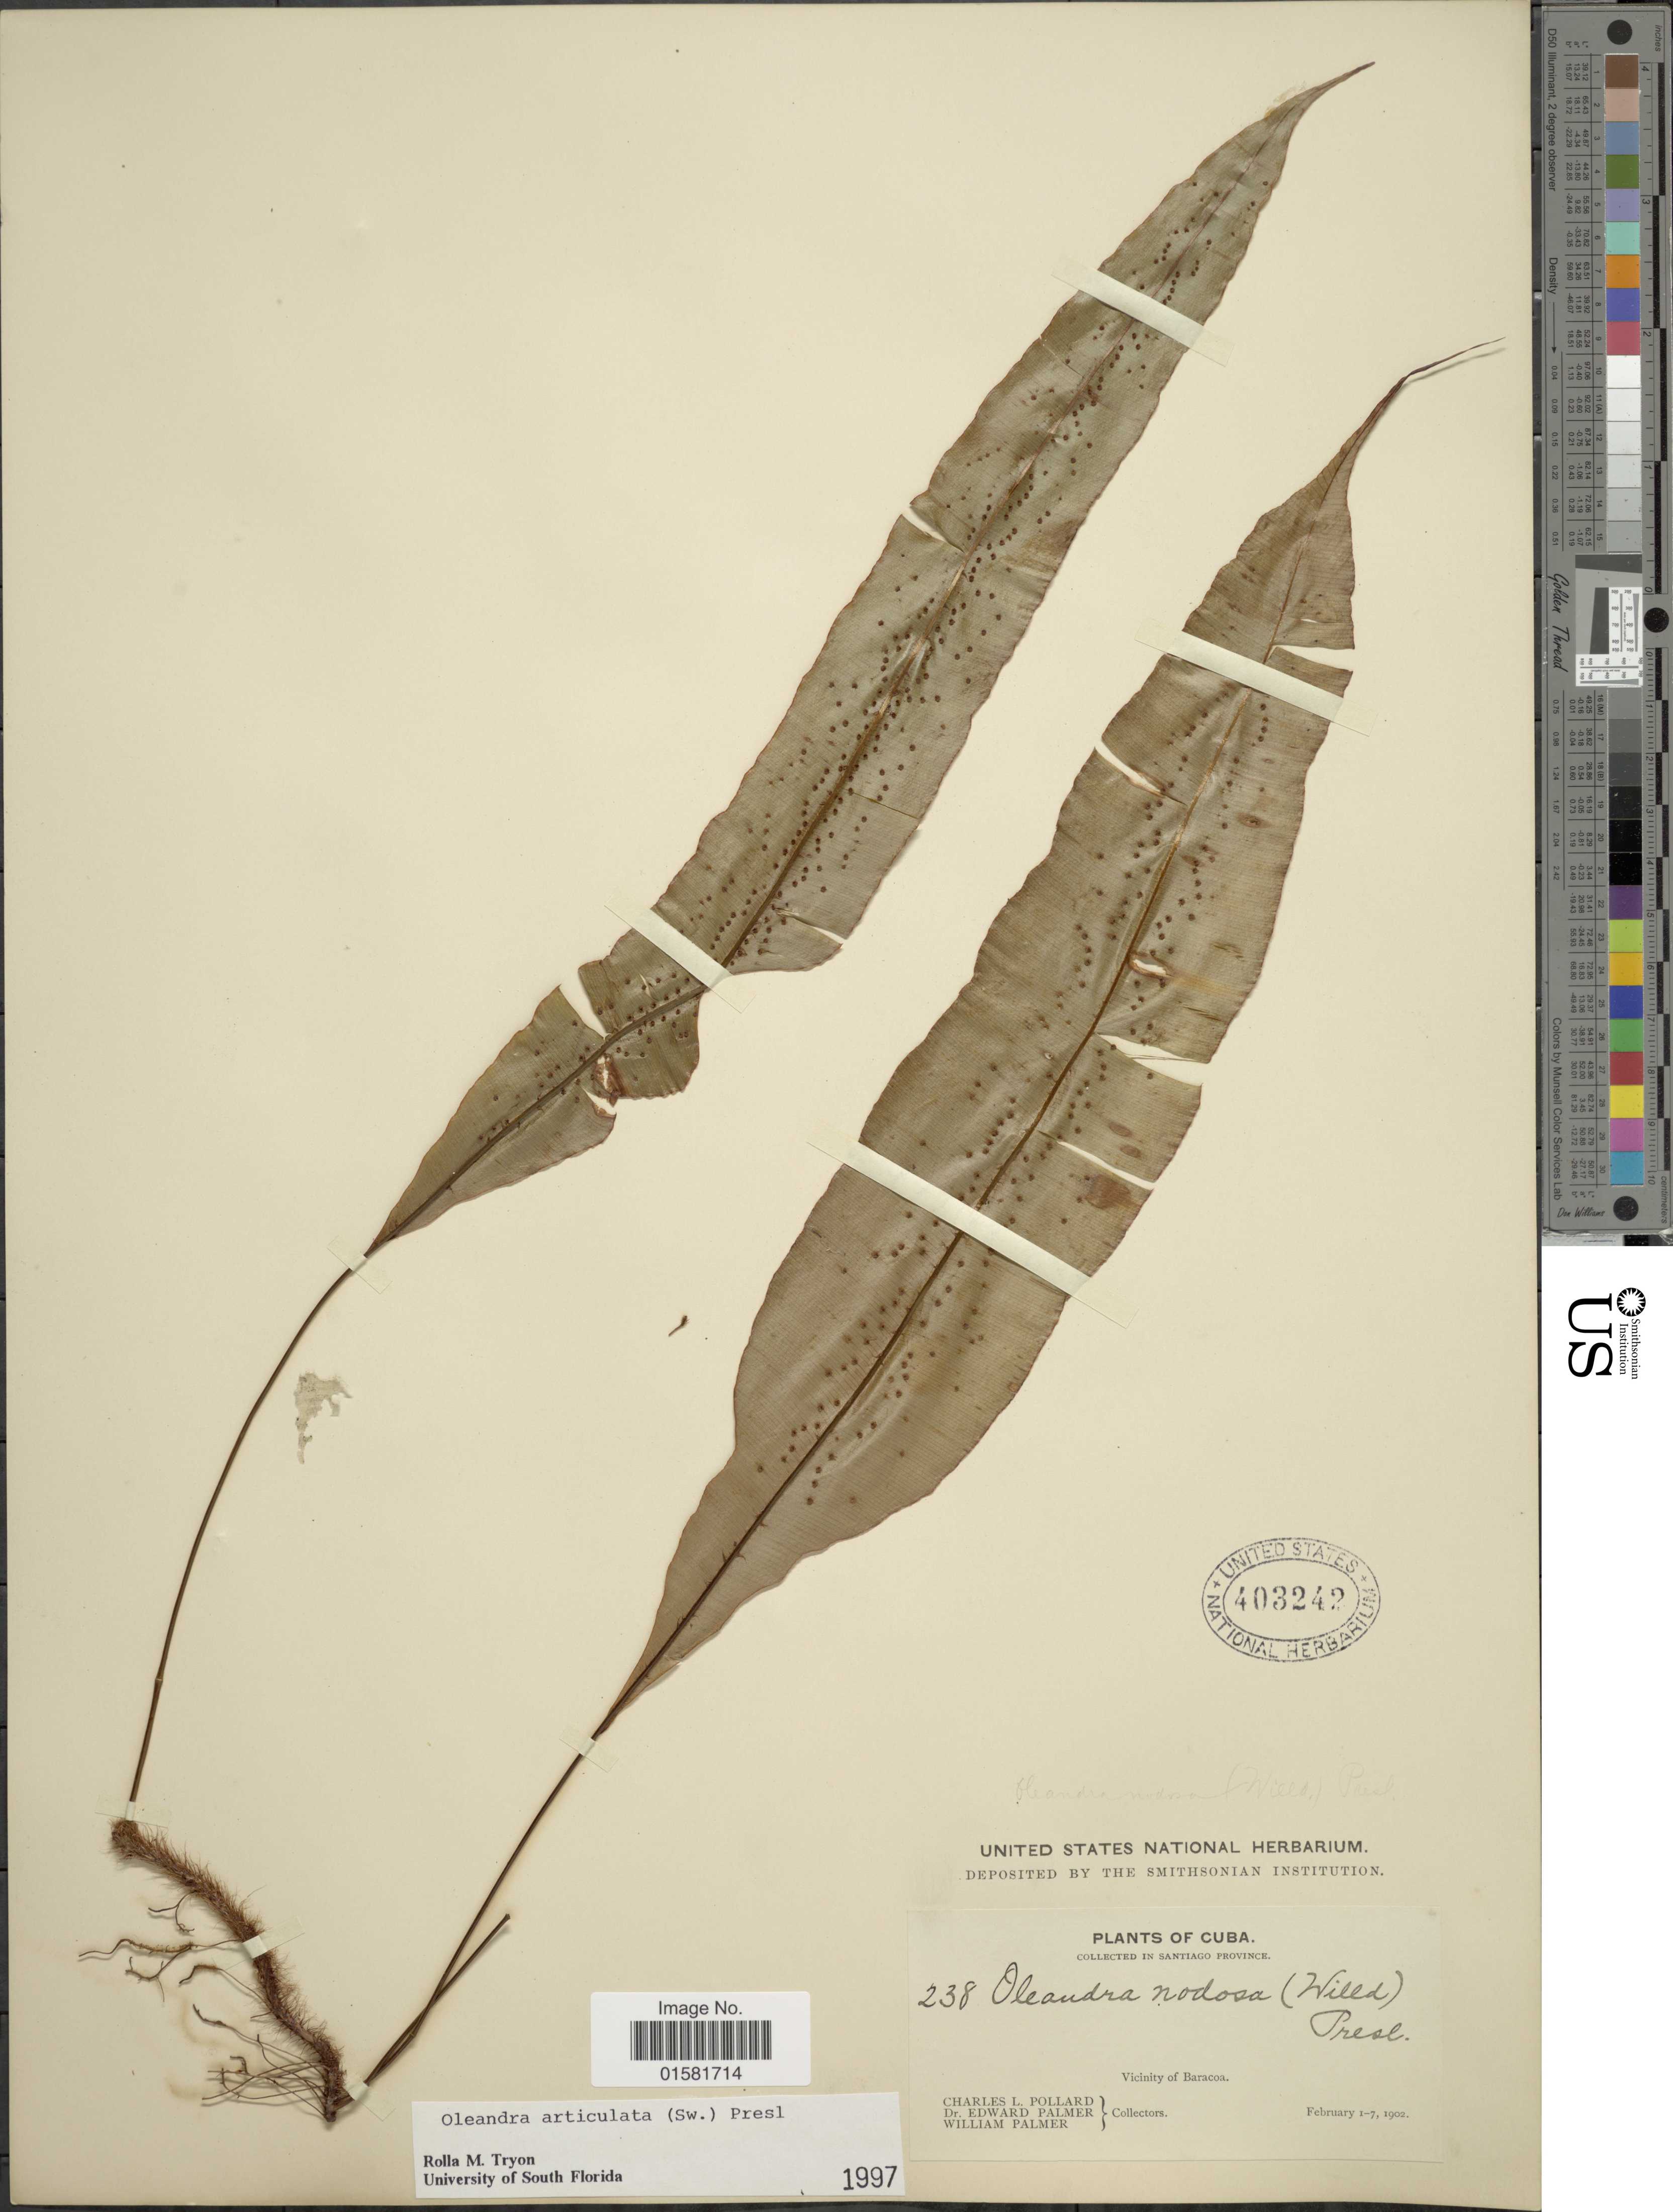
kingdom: Plantae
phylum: Tracheophyta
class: Polypodiopsida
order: Polypodiales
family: Oleandraceae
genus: Oleandra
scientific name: Oleandra articulata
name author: (Sw.) C. Presl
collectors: C. L. Pollard, E. Palmer & W. Palmer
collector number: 238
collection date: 1902-02-01/1902-02-07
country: Cuba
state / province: Santiago de Cuba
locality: Cuba, Santiago Province, Vicinity of Baracoa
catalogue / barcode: US 403242